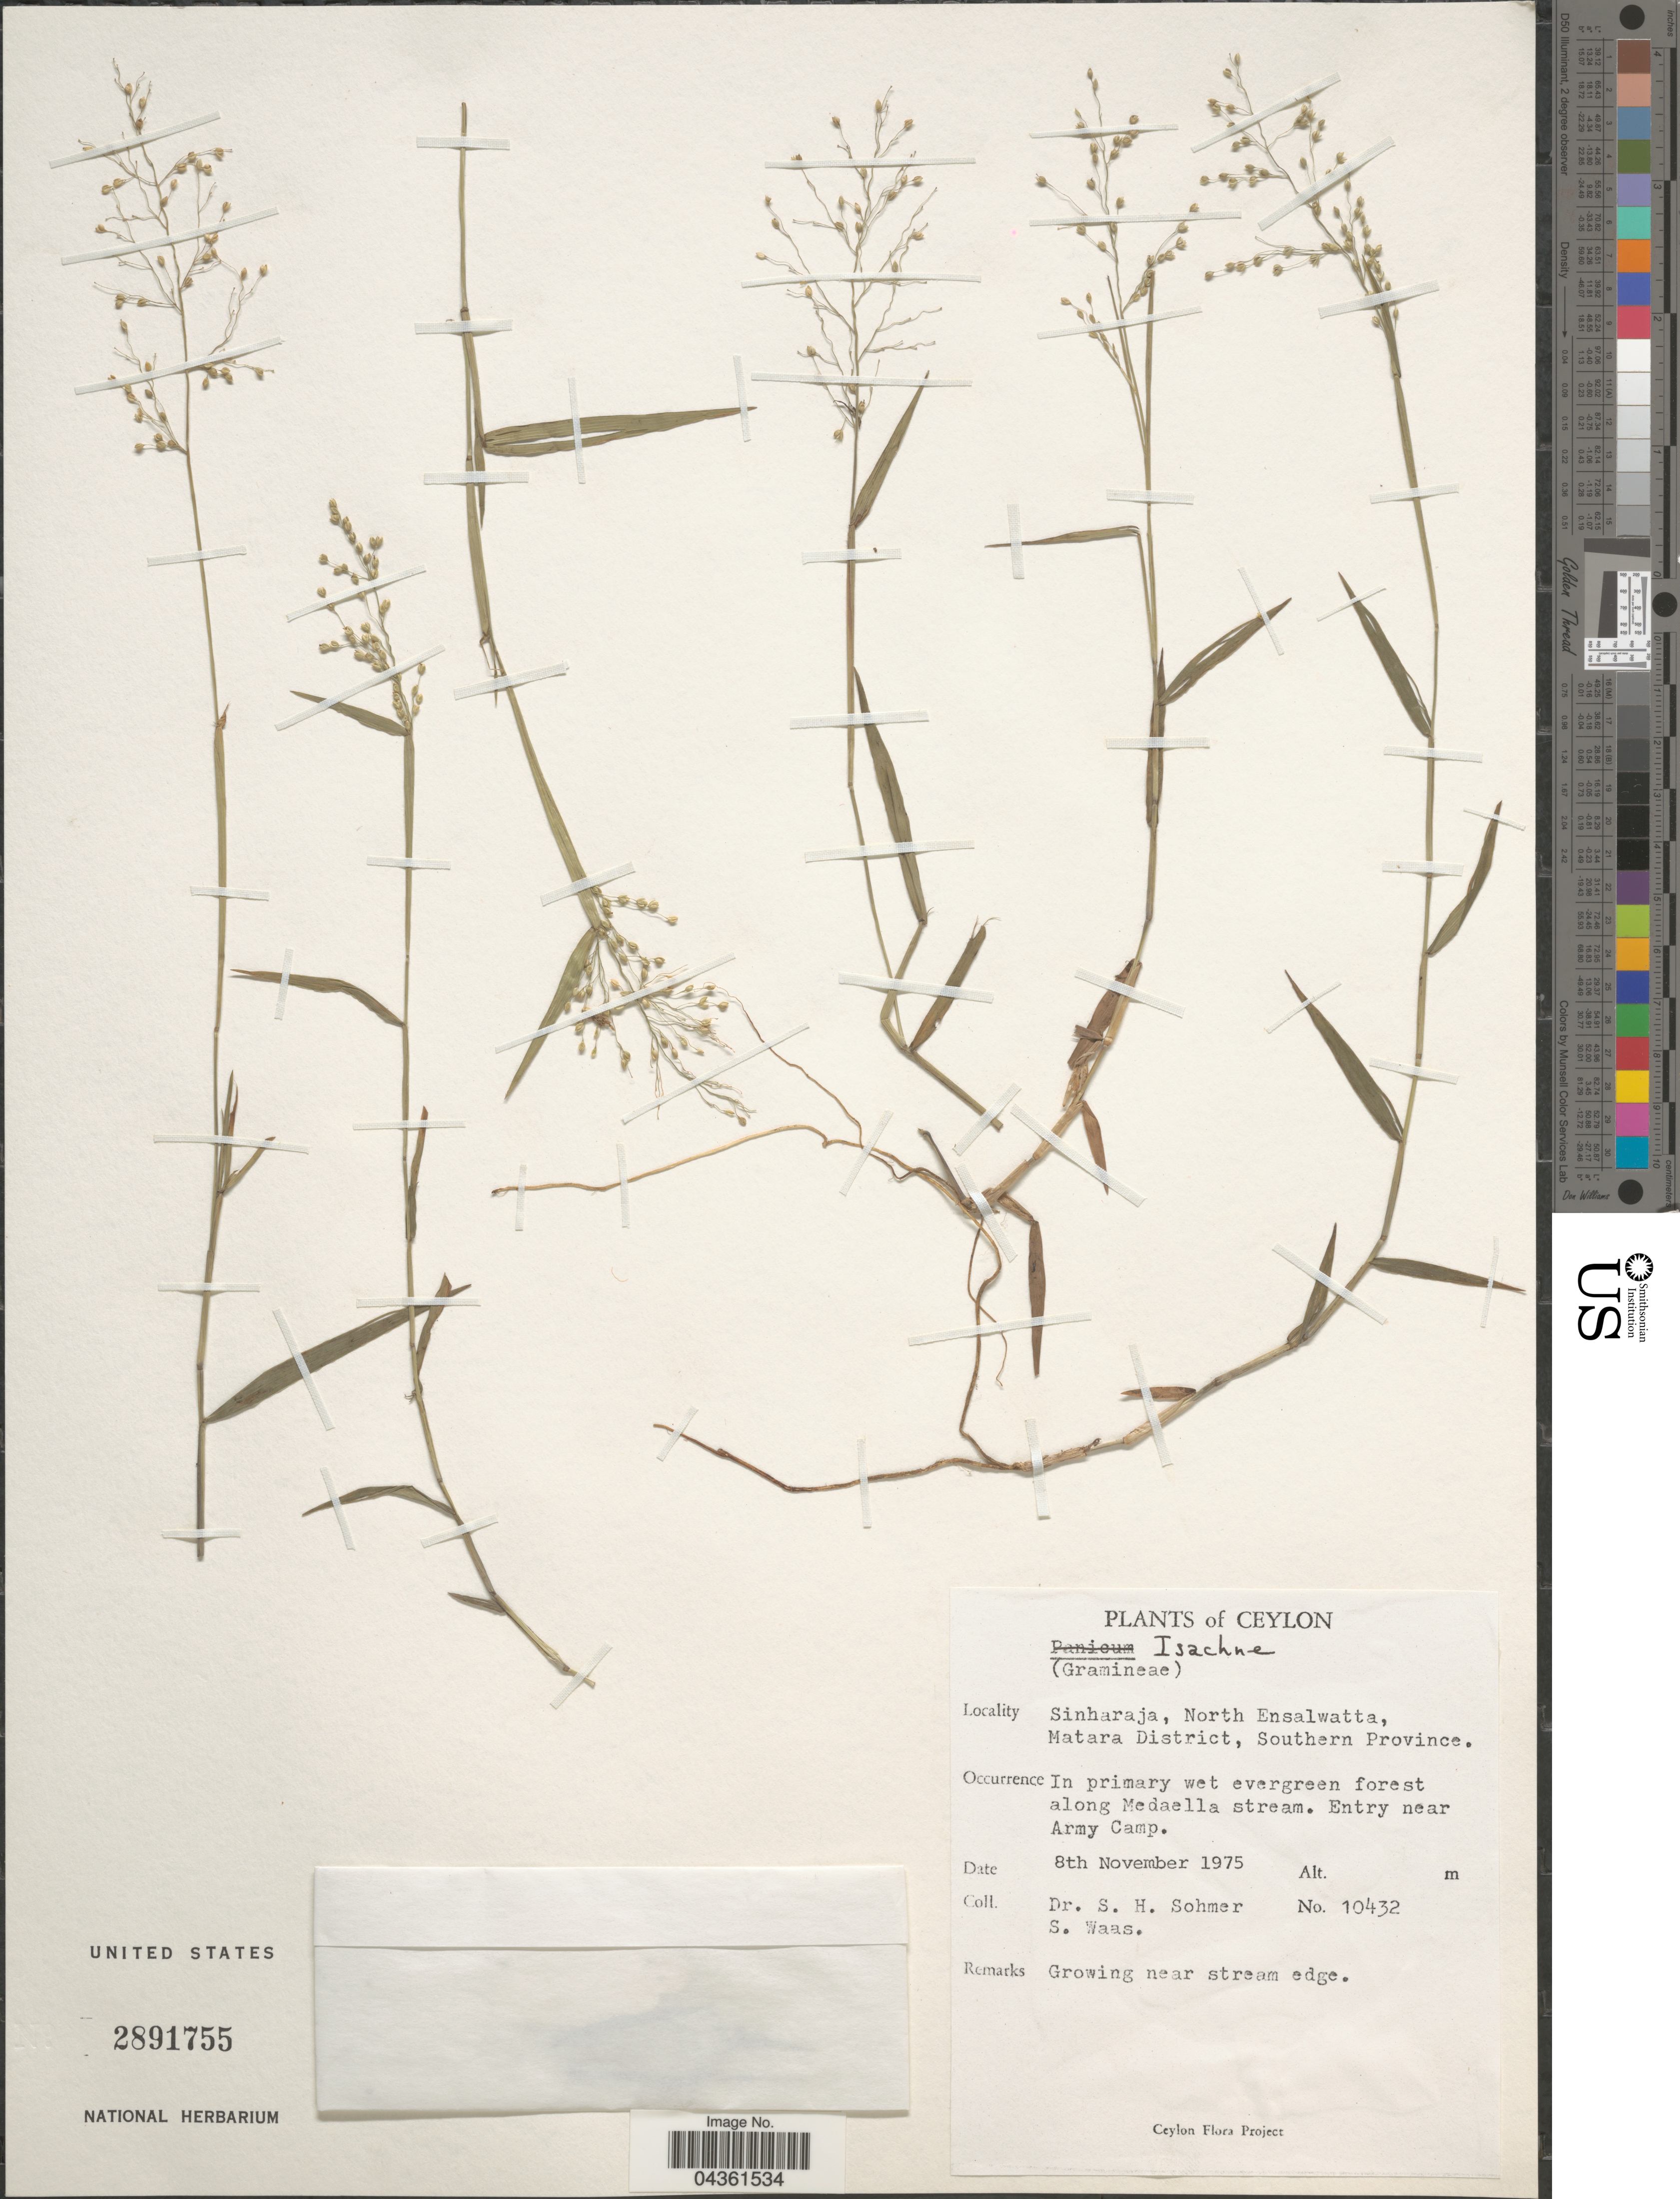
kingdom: Plantae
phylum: Tracheophyta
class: Liliopsida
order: Poales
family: Poaceae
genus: Isachne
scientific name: Isachne globosa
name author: (Thunb.) Kuntze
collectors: S. H. Sohmer & S. Waas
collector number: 10432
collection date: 1975-11-08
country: Sri Lanka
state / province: Southern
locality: Ceylon. Sinharaja, North Ensalwatta, Matara District. In primary wet evergreen forest along Medaella stream. Entry near Army Camp.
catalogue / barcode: US 2891755